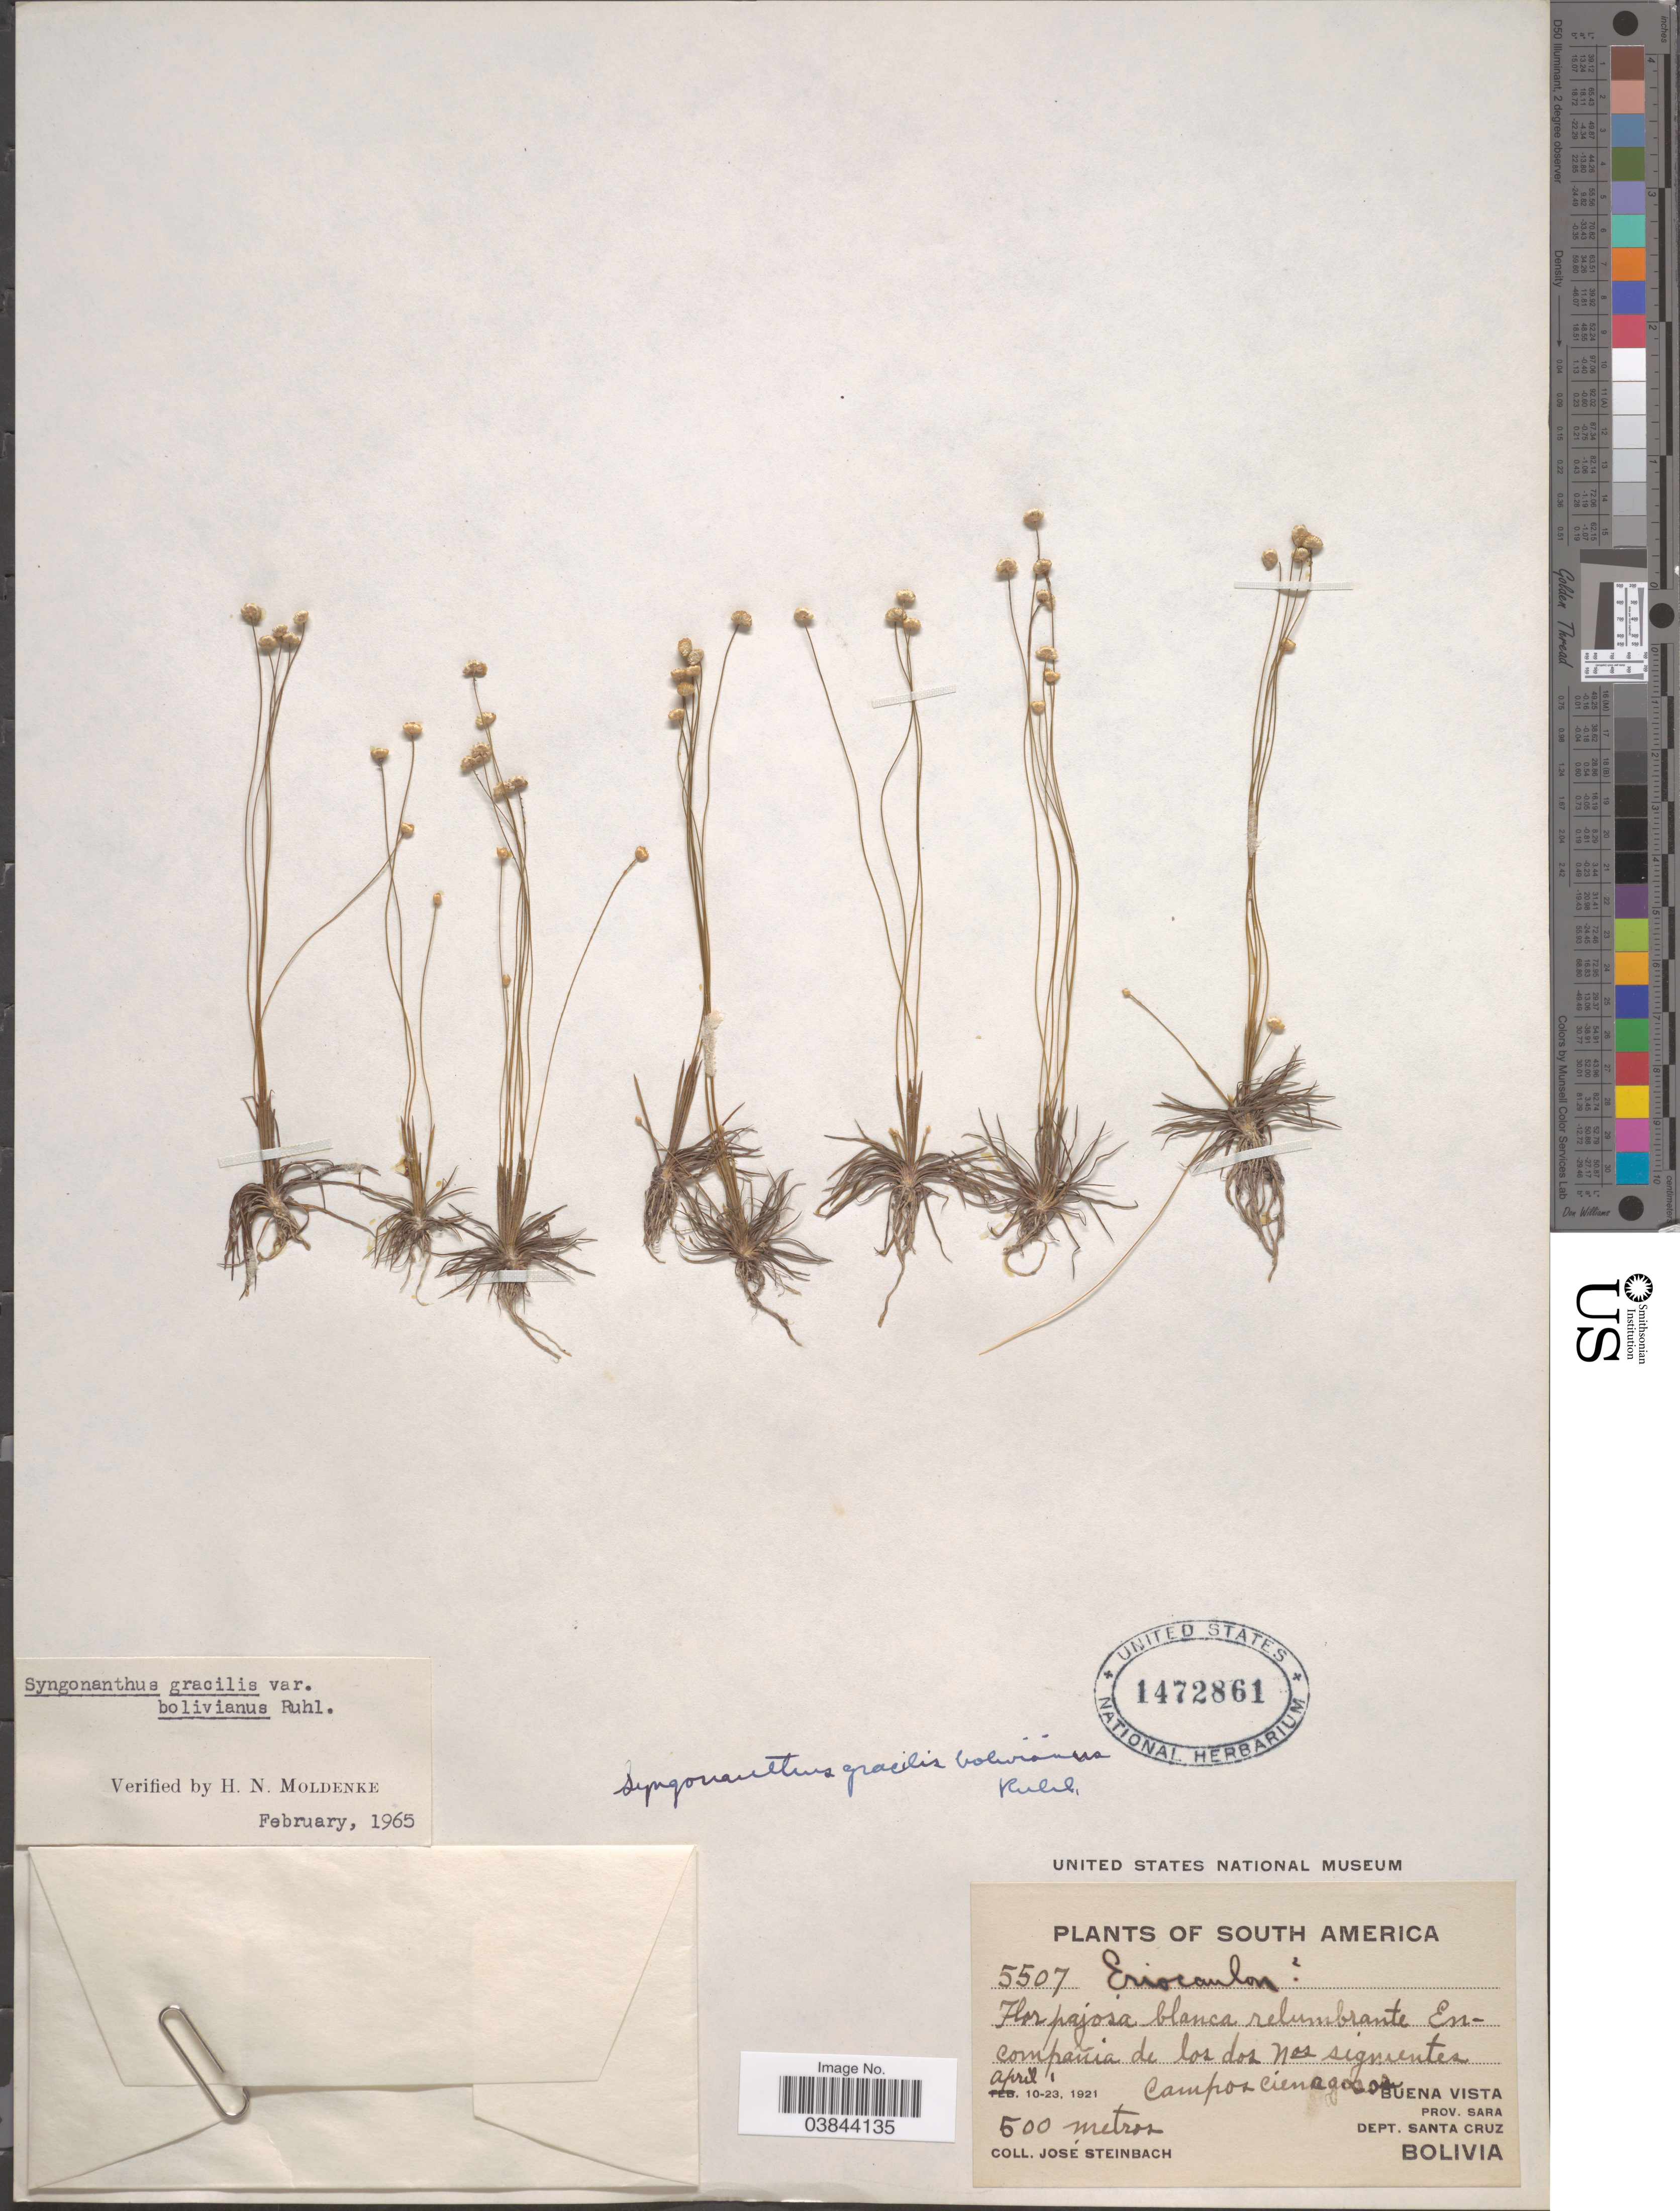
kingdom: Plantae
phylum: Tracheophyta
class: Liliopsida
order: Poales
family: Eriocaulaceae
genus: Syngonanthus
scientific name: Syngonanthus gracilis var. boliviana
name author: Ruhland in Engl.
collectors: J. Steinbach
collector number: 5507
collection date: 1921-04-01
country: Bolivia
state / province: Santa Cruz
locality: Campos Cienagosos. Buena Vista. Prov. Sara. Dept. Santa Cruz.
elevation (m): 500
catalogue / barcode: US 1472861